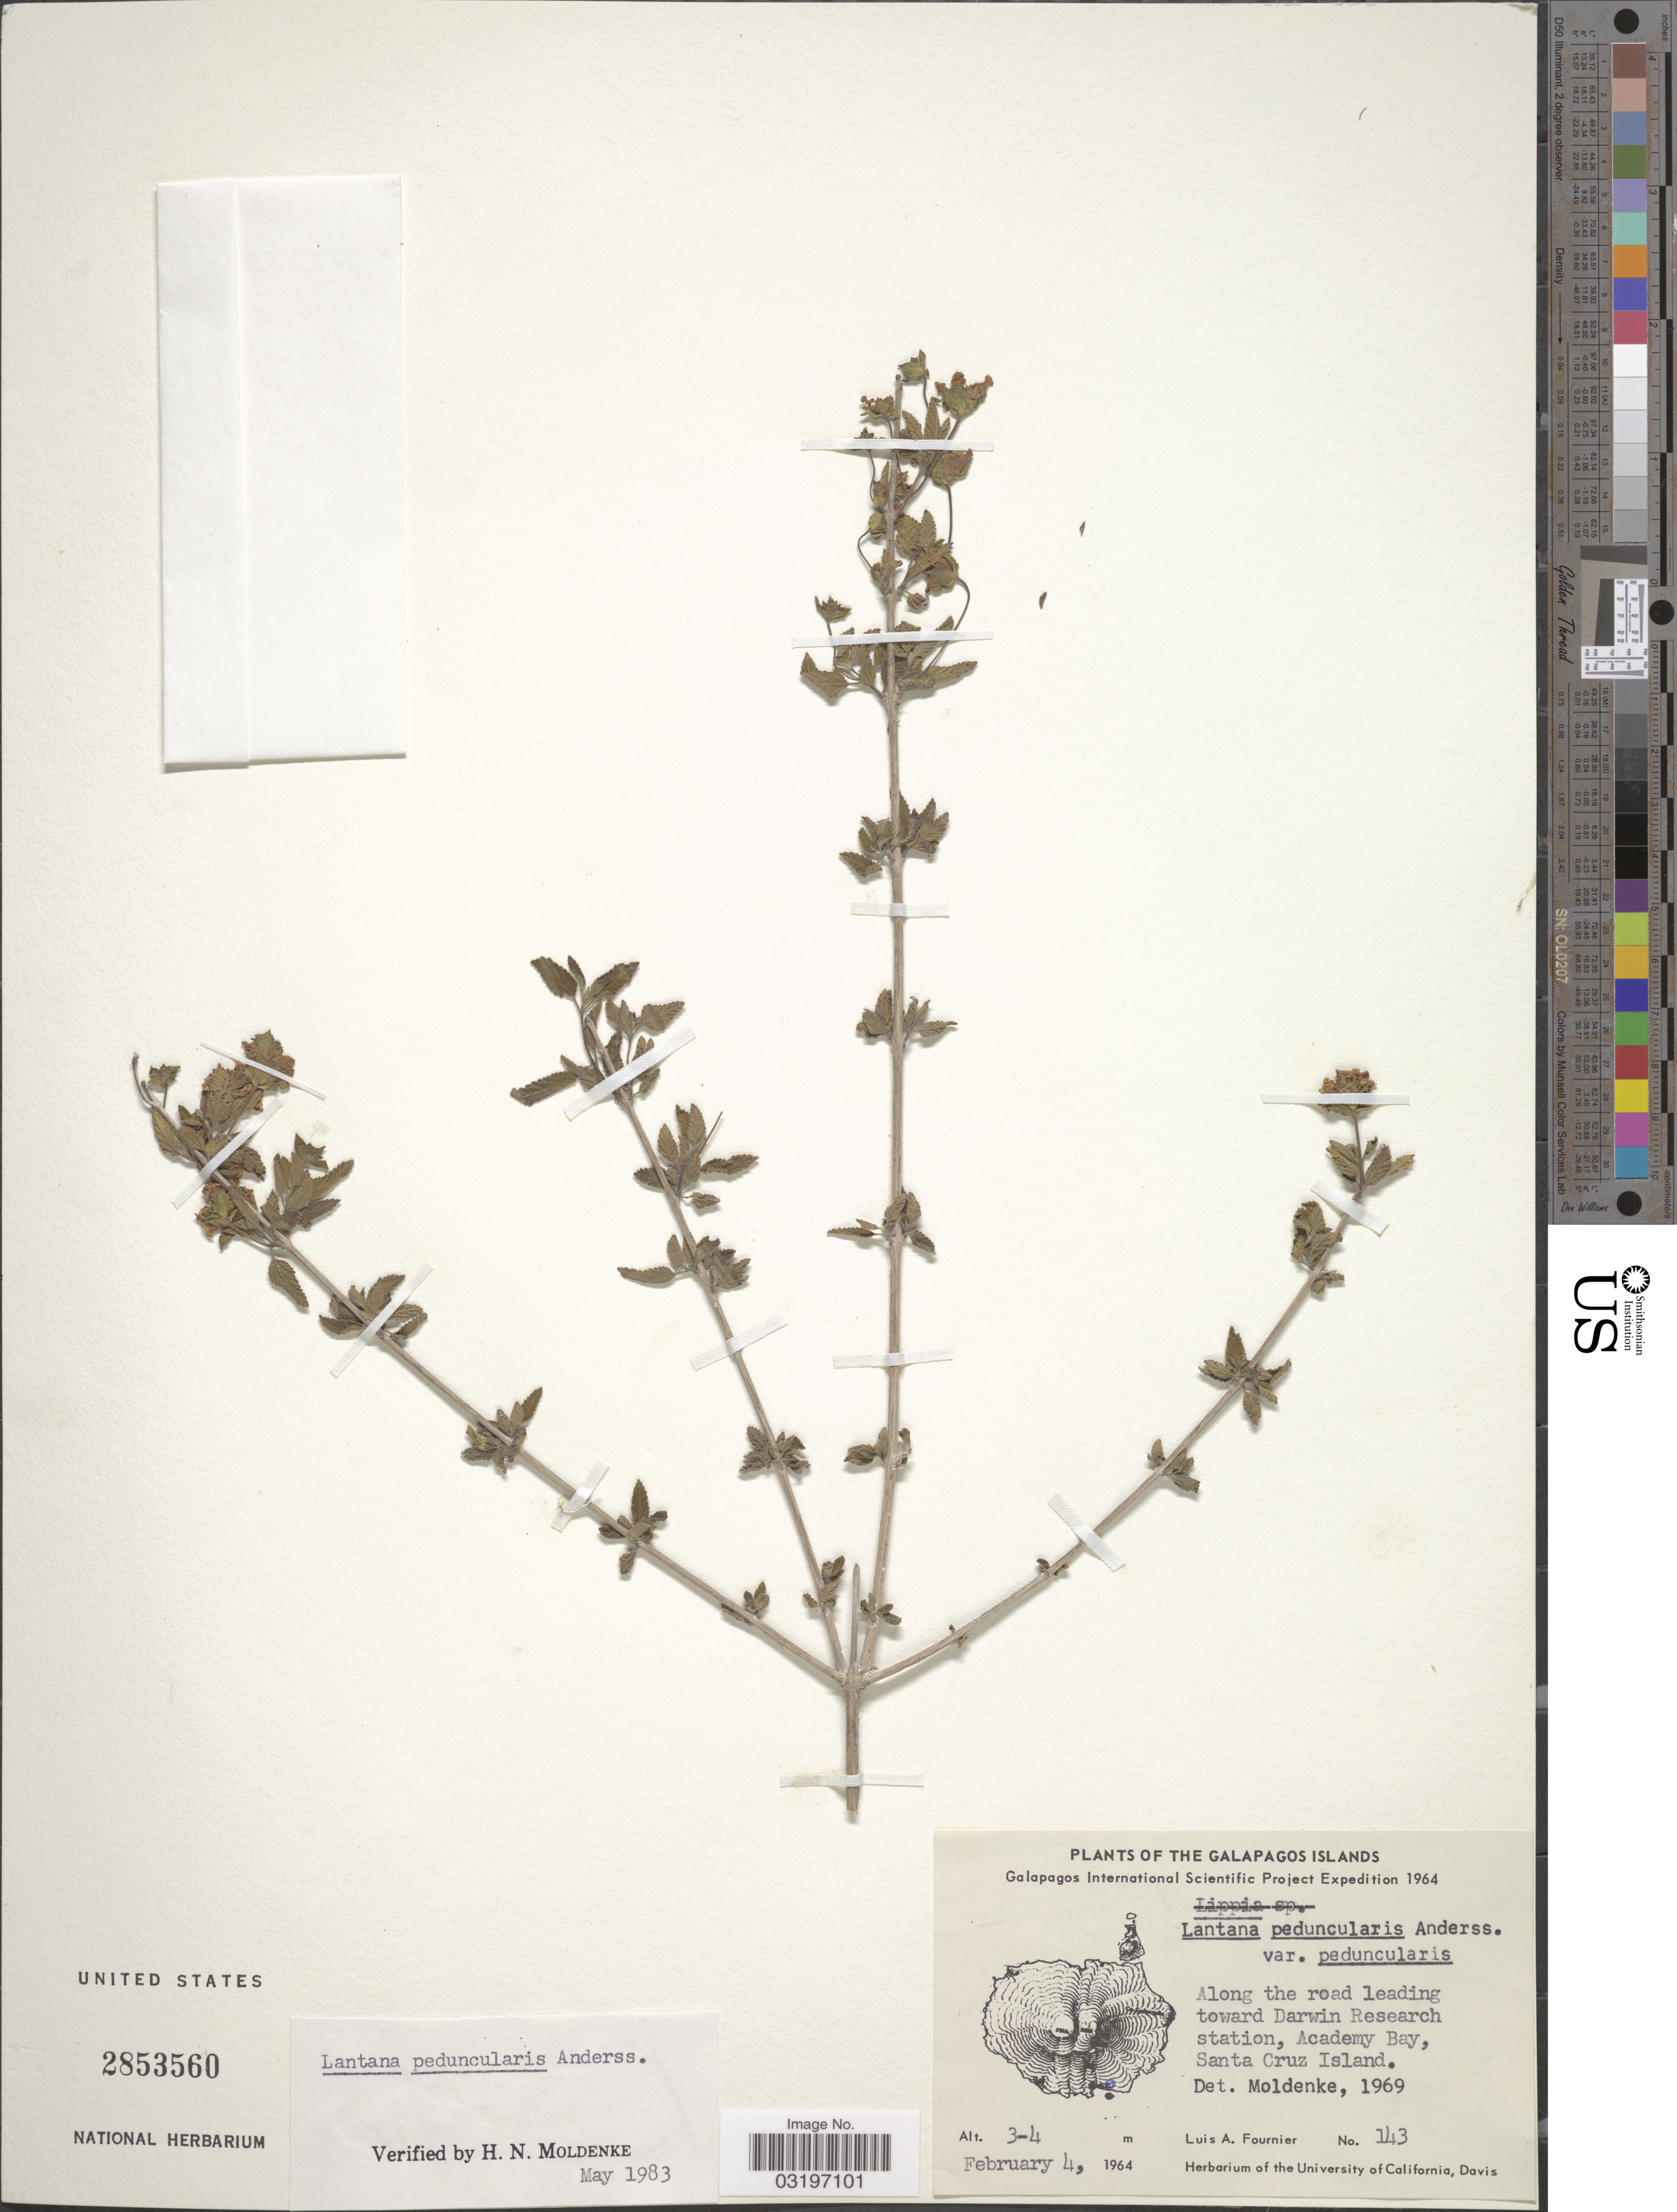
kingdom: Plantae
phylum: Tracheophyta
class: Magnoliopsida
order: Lamiales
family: Verbenaceae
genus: Lantana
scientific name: Lantana peduncularis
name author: Andersson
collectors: L. A. Fournier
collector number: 143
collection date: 1964-02-04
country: Ecuador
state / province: Colón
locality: The Galapagos Islands. Along the road leading toward Darwin Research station, Academy Bay, Santa Cruz Island.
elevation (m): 3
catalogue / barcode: US 2853560